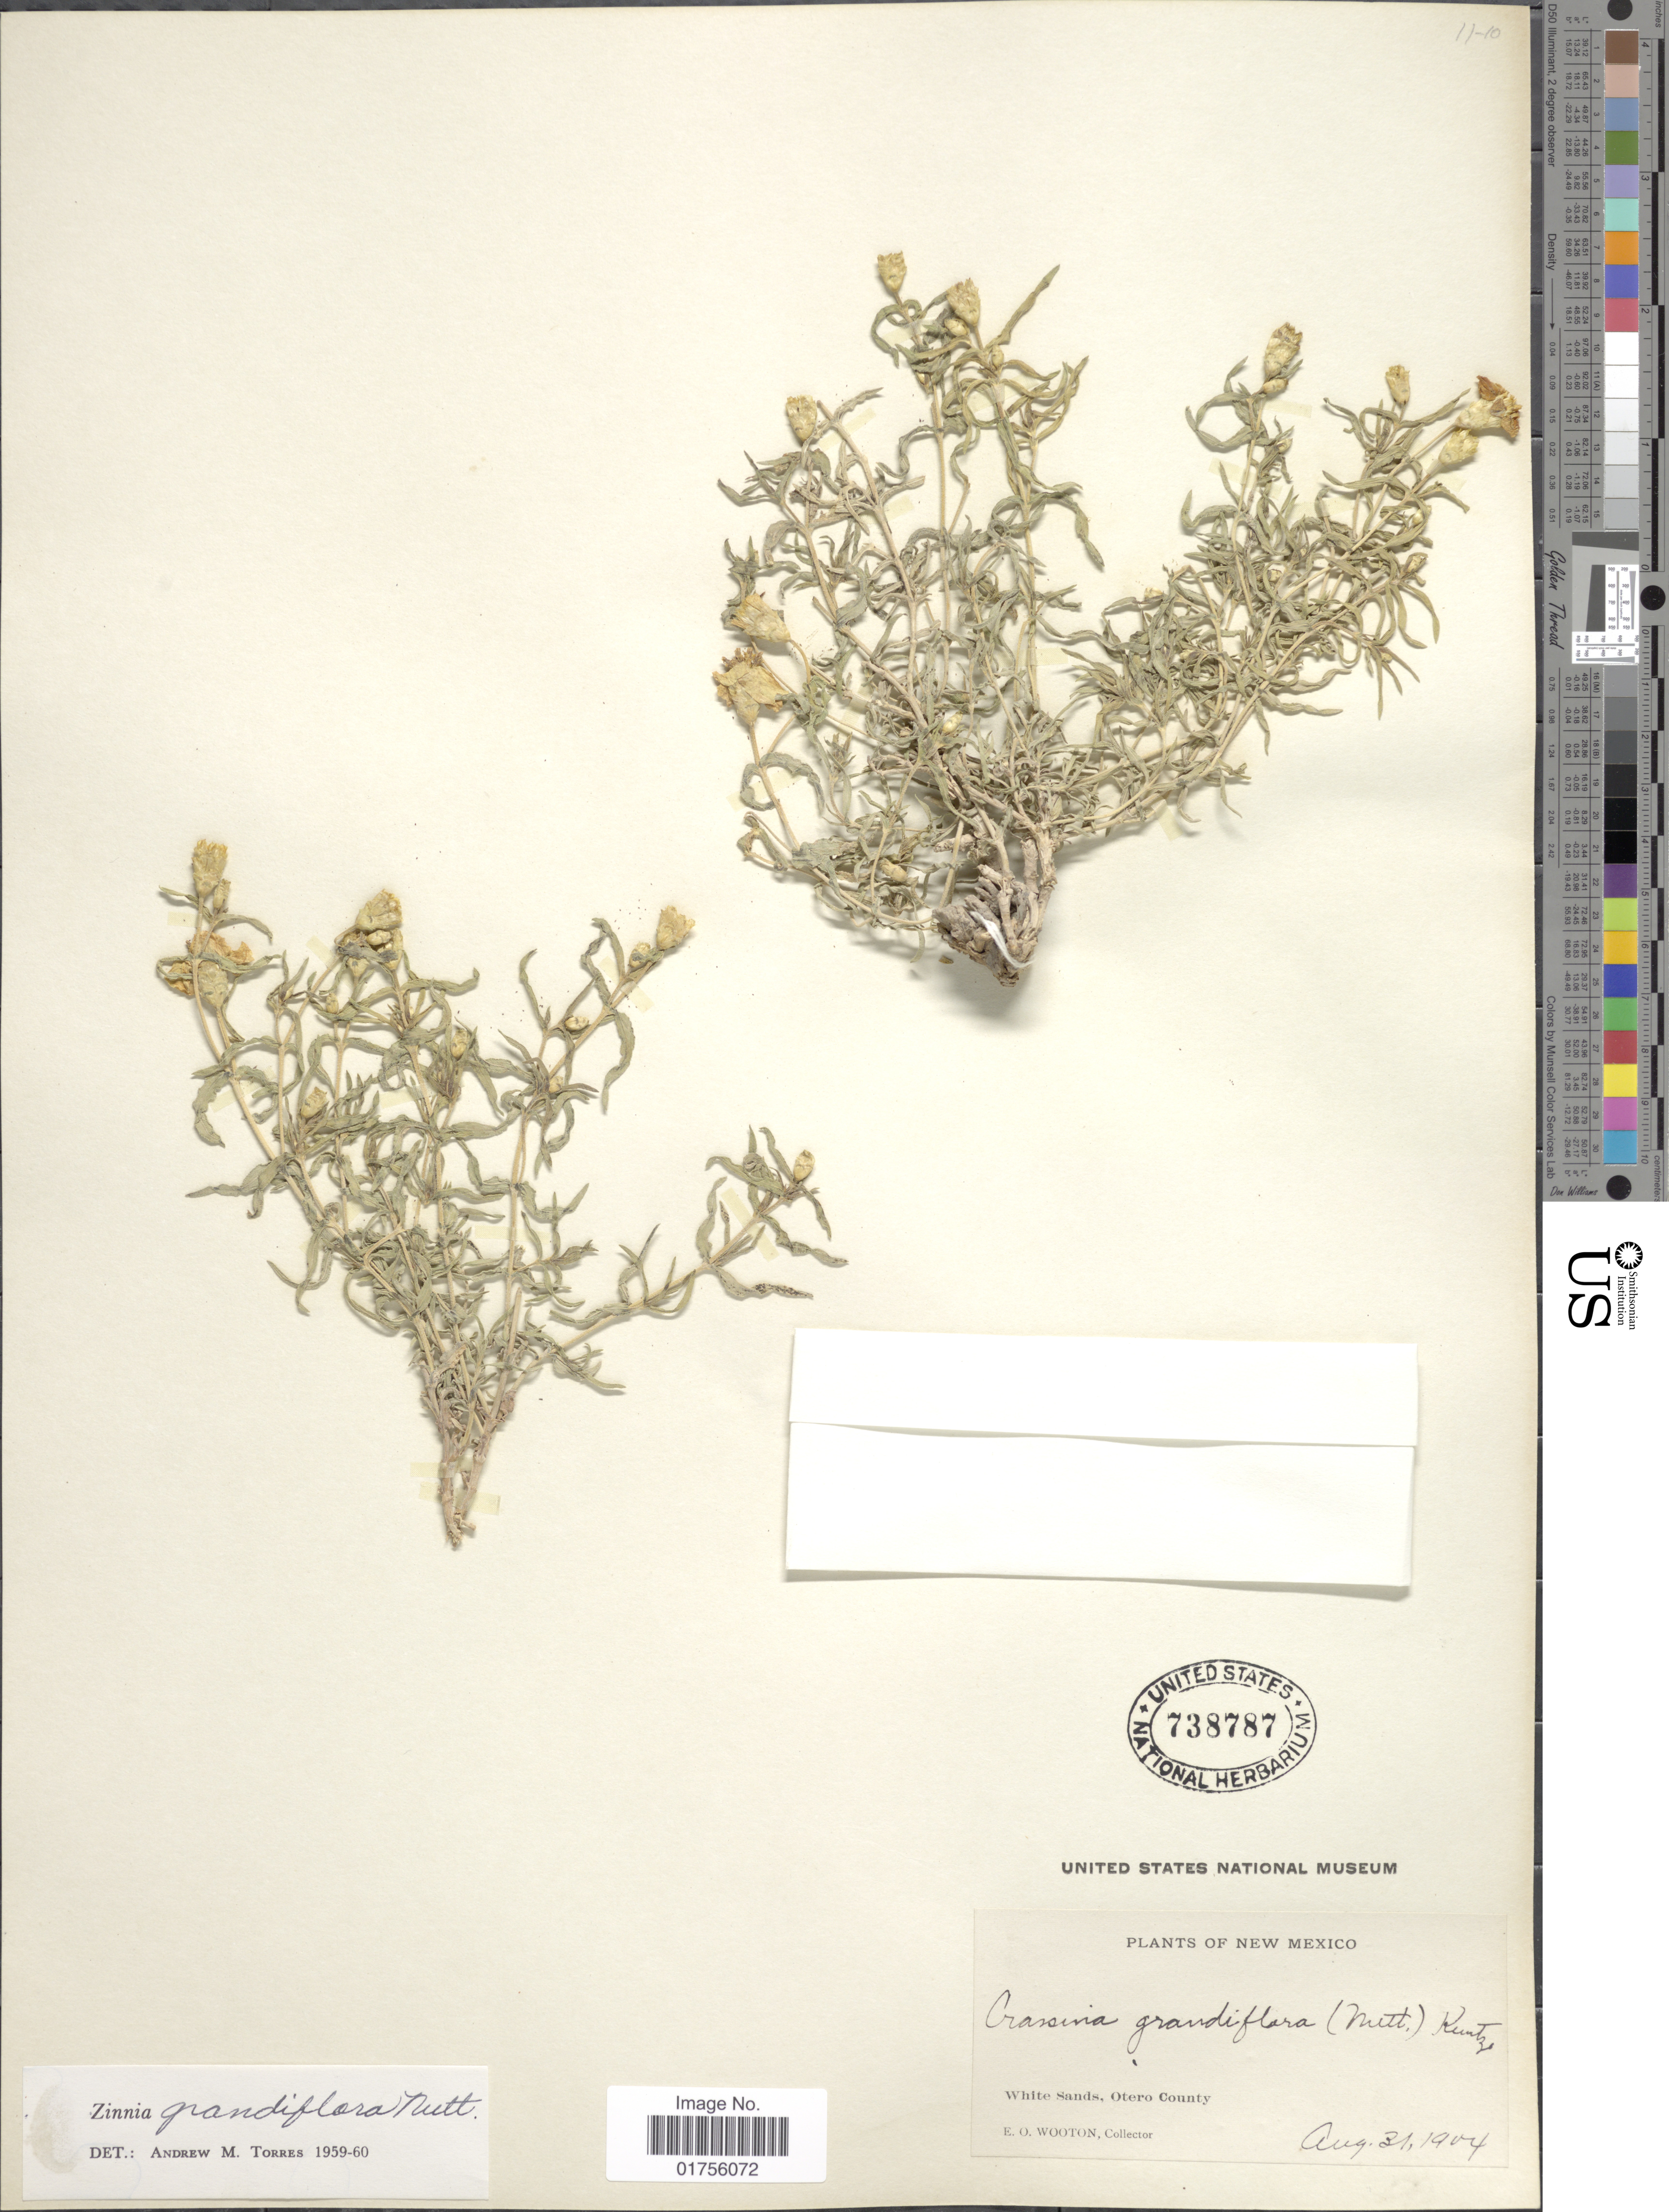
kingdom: Plantae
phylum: Tracheophyta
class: Magnoliopsida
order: Asterales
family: Asteraceae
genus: Zinnia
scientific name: Zinnia grandiflora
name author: Nutt.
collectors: E. O. Wooton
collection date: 1904-08-31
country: United States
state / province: New Mexico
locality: White Sands, Otero County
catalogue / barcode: US 738787